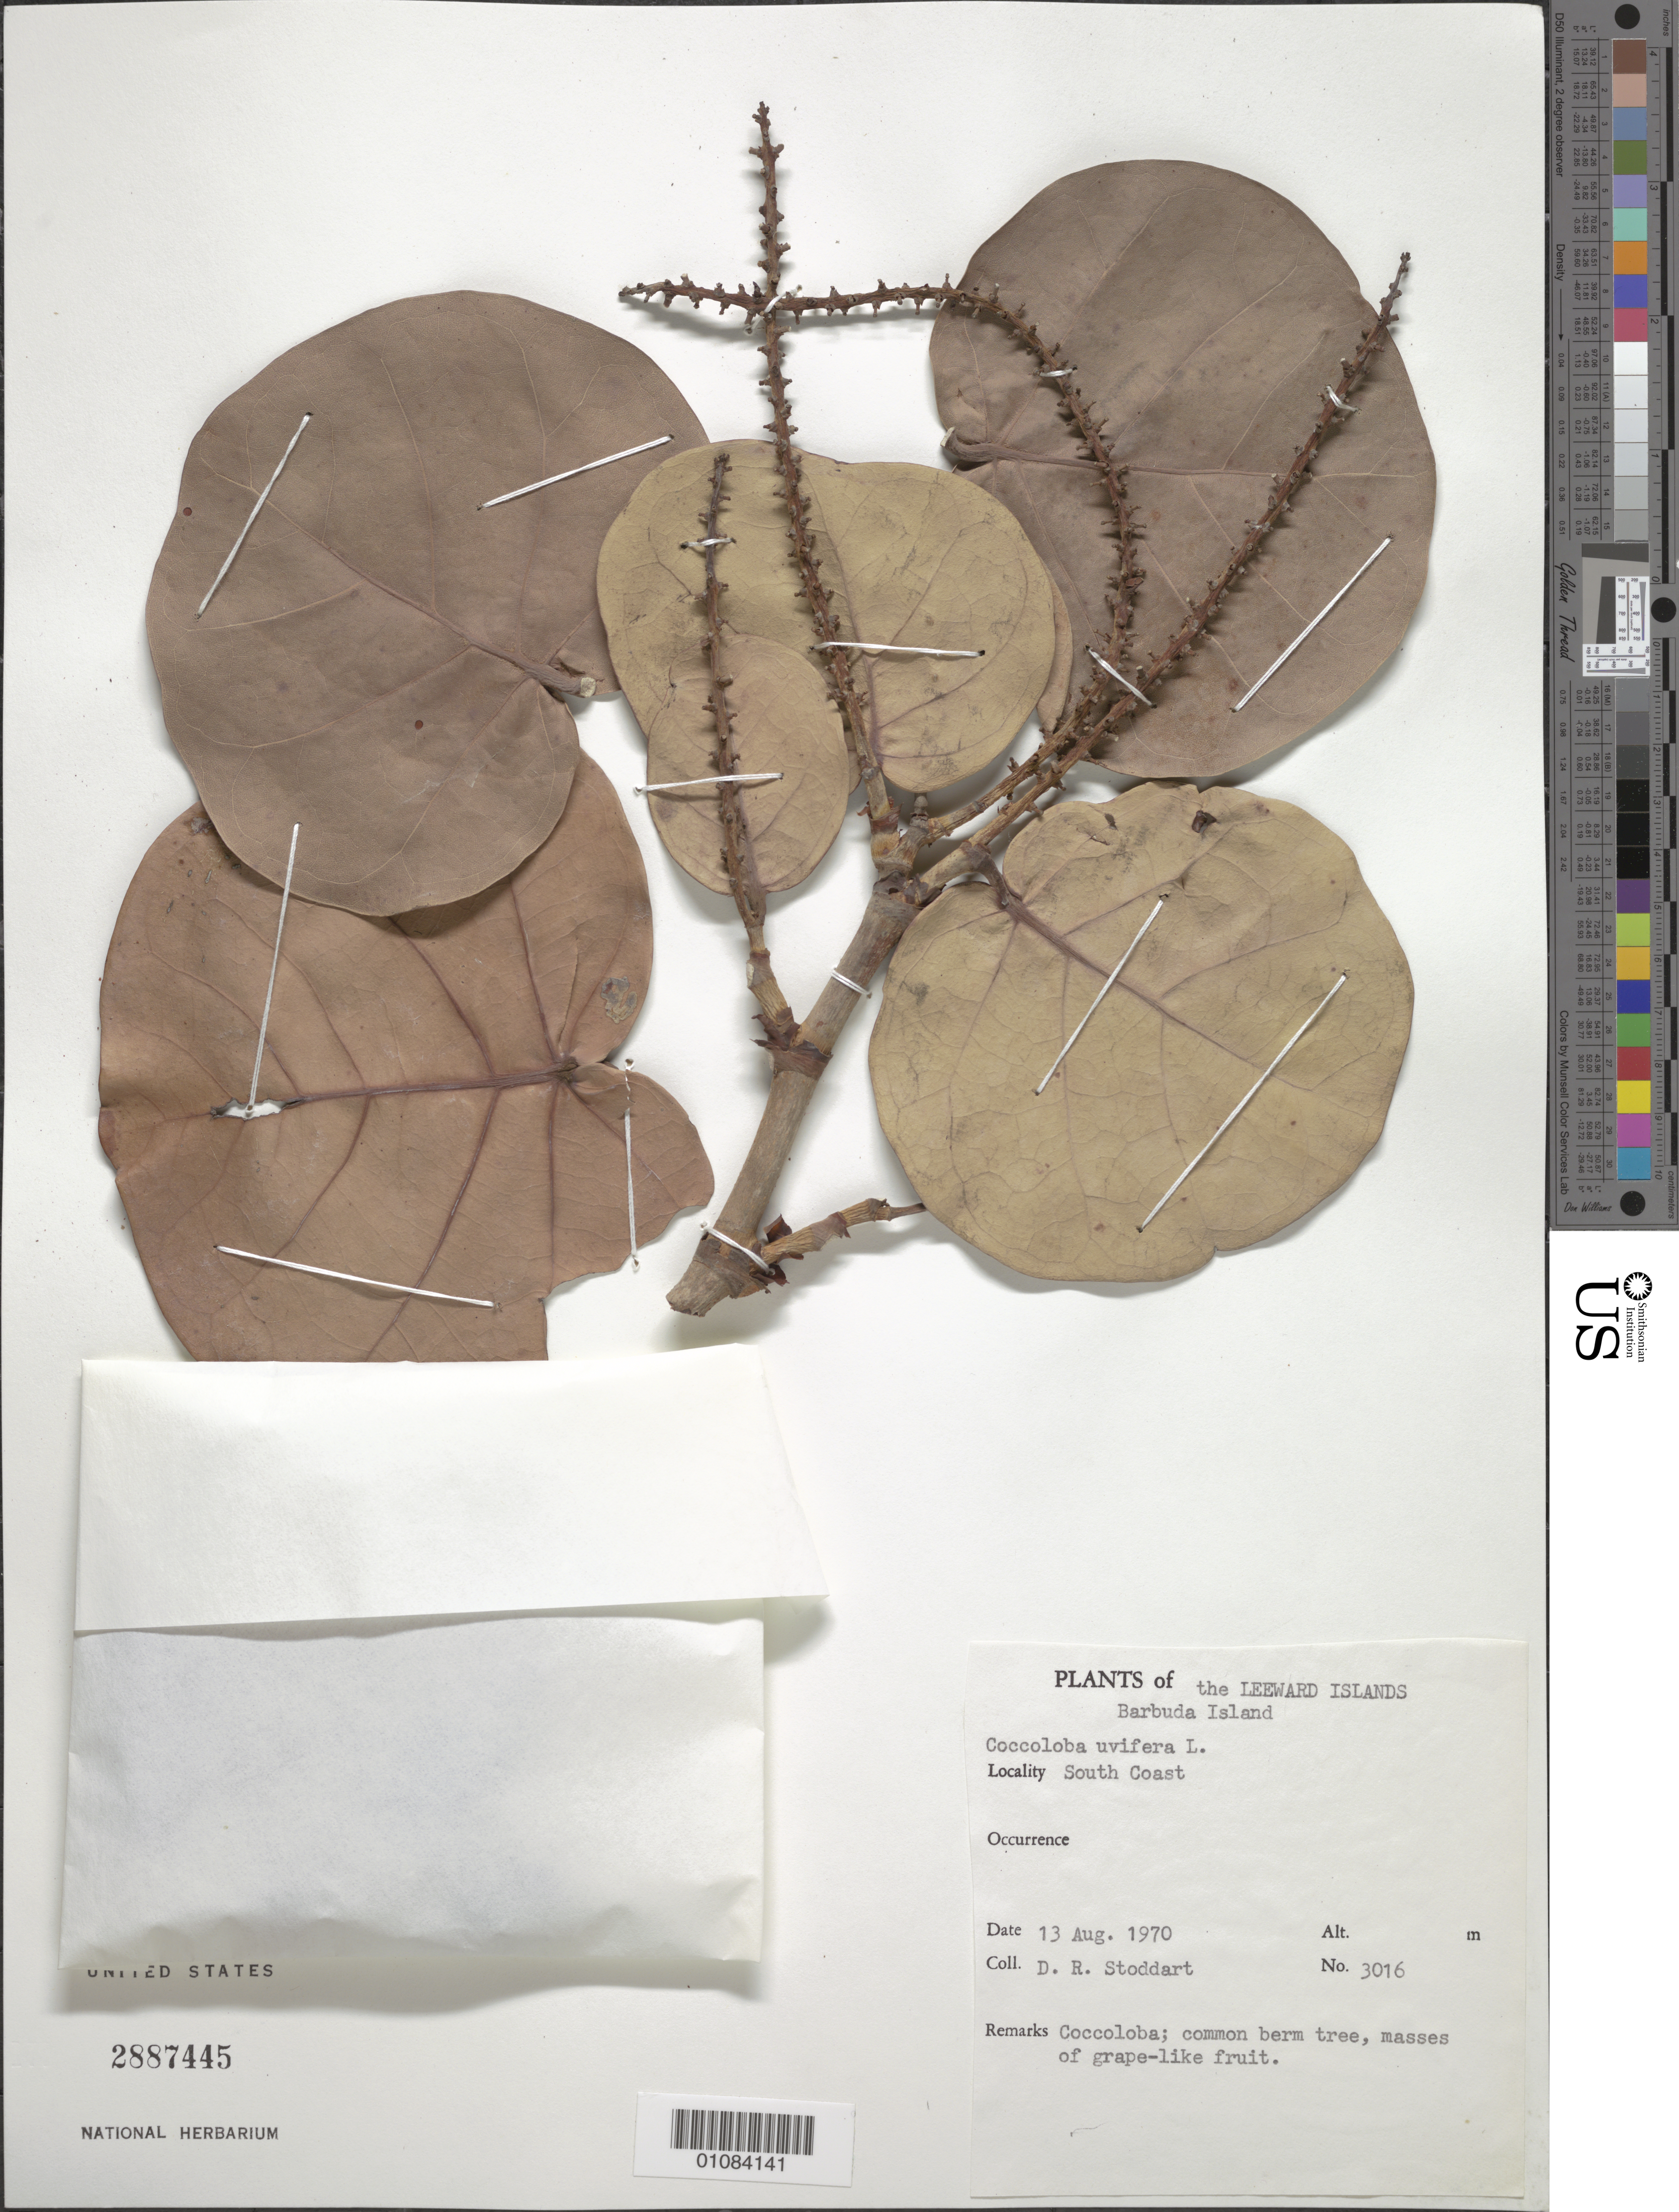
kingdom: Plantae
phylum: Tracheophyta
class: Magnoliopsida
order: Caryophyllales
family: Polygonaceae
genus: Coccoloba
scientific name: Coccoloba uvifera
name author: L.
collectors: D. R. Stoddart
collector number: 3016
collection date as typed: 13 Aug 1970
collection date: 1970-08-13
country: Antigua and Barbuda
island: Barbuda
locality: South Coast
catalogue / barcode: US 2887445